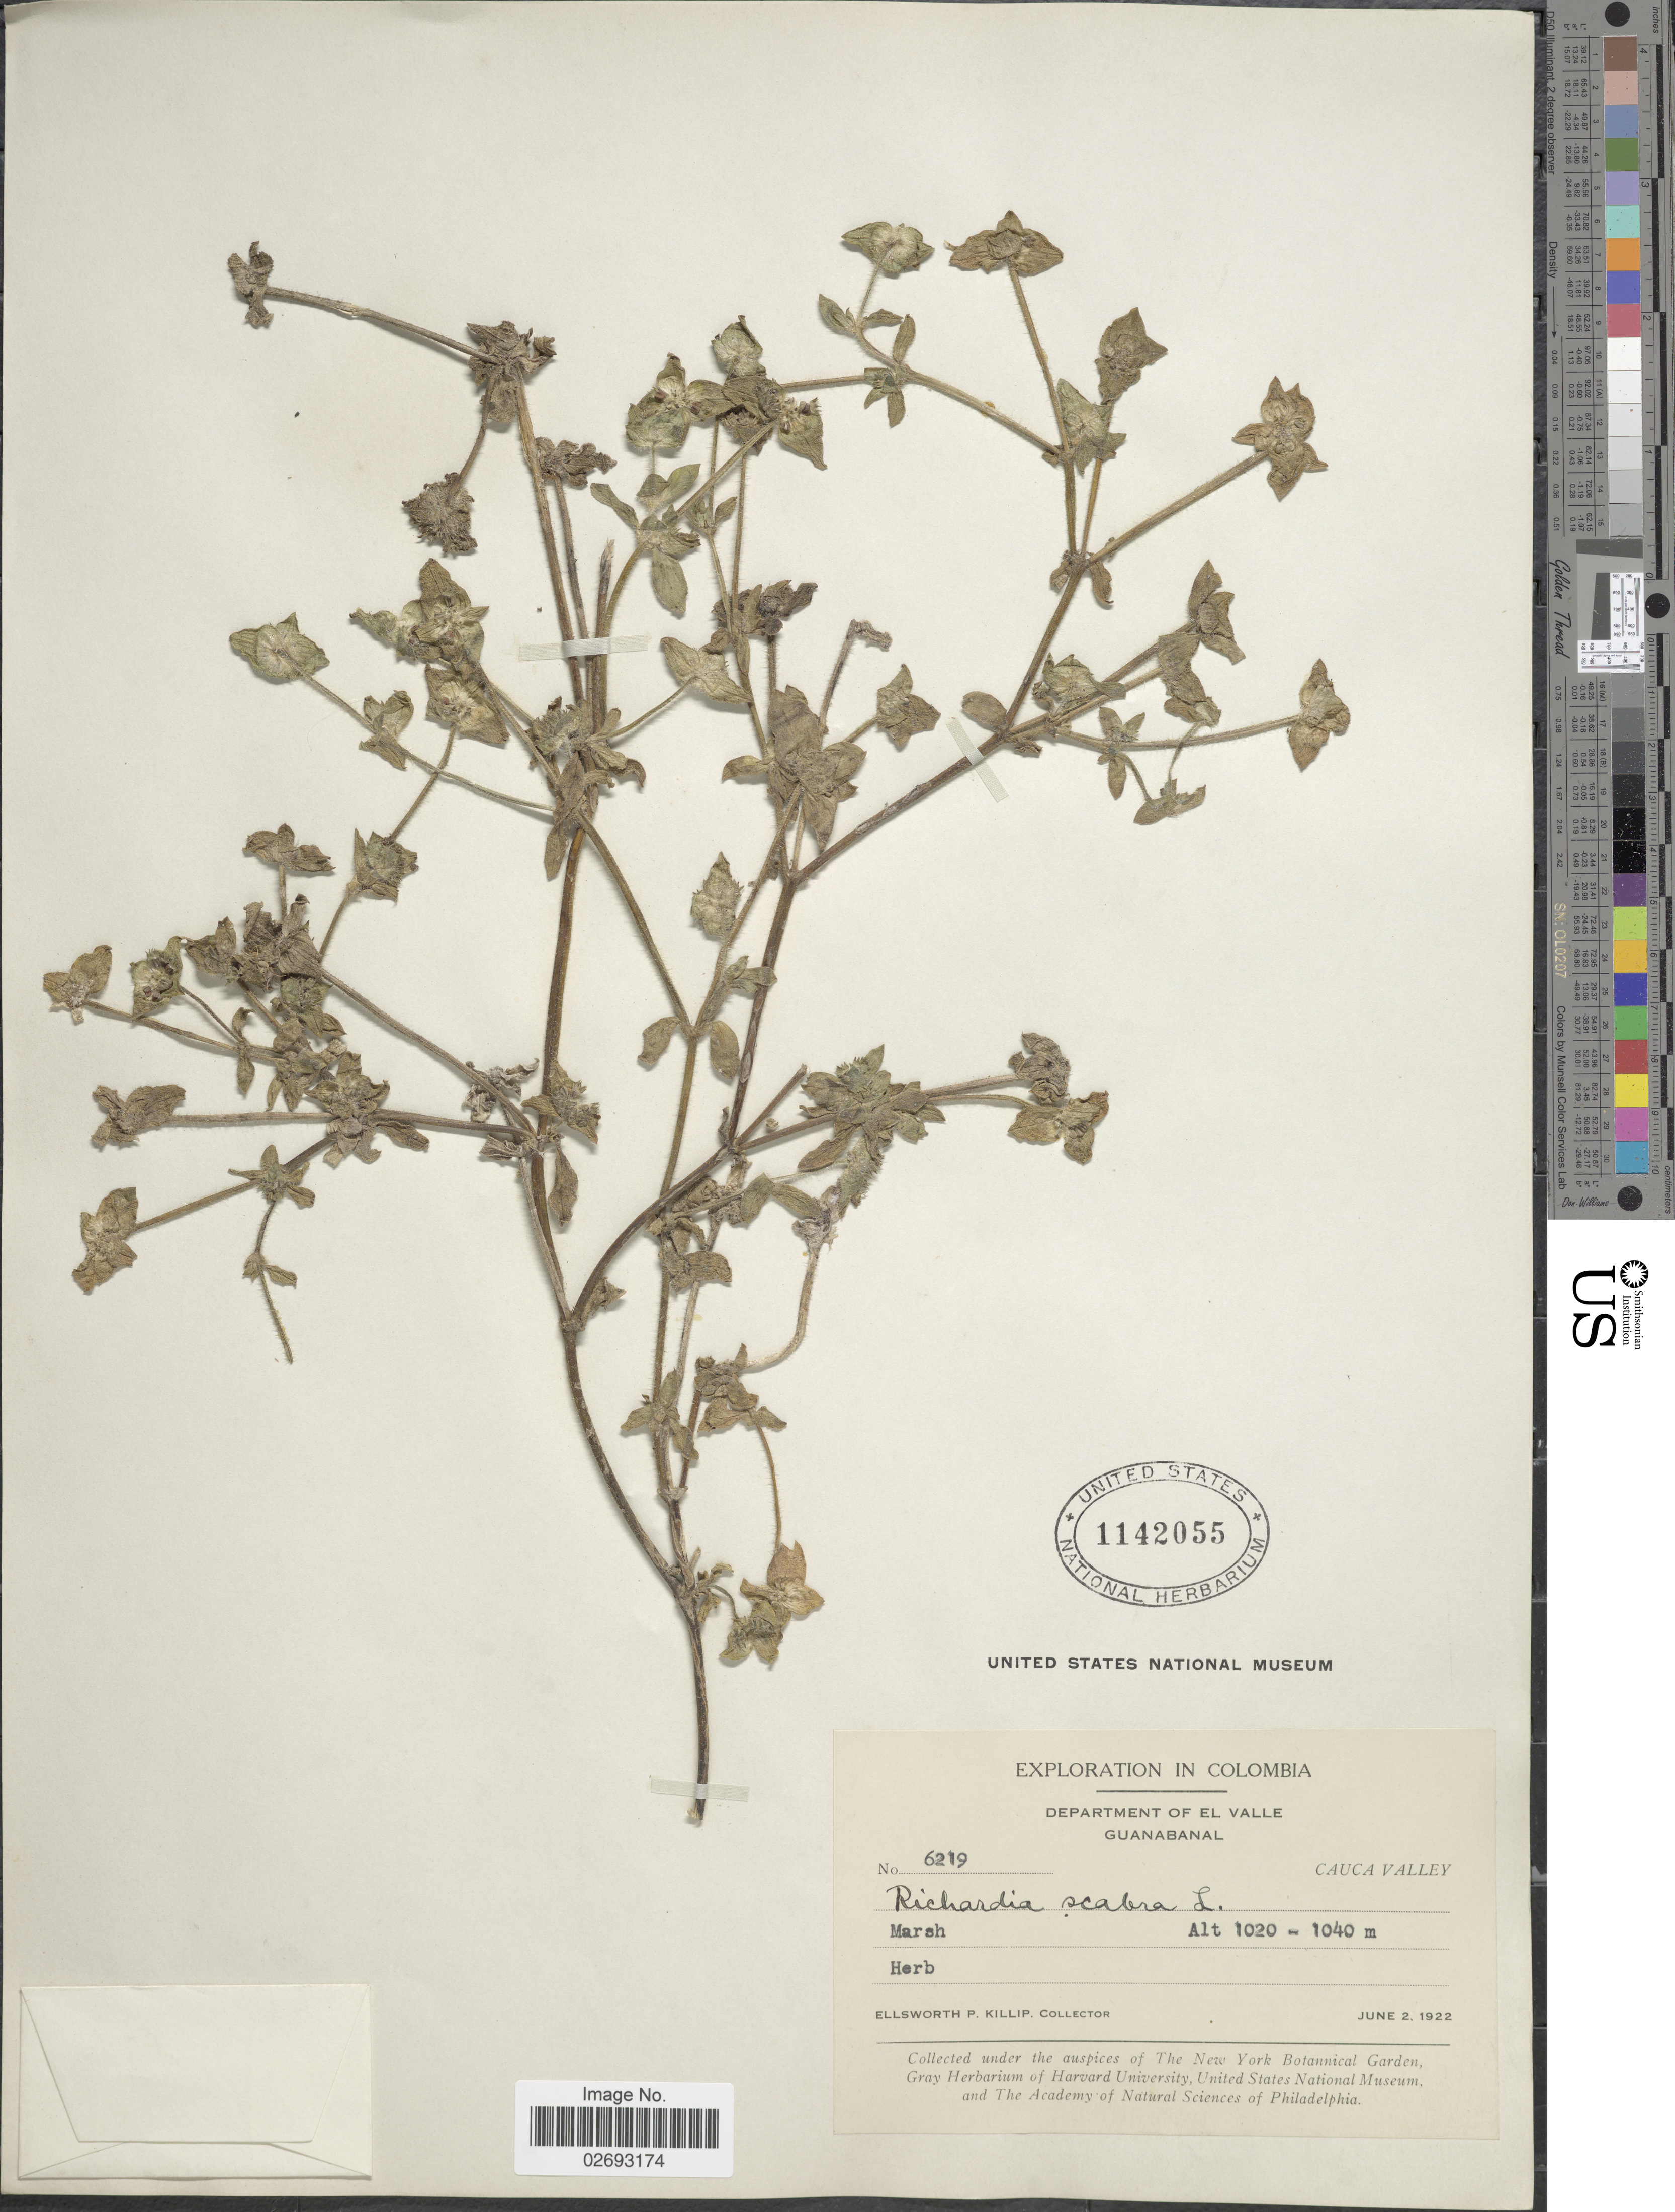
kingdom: Plantae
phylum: Tracheophyta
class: Magnoliopsida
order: Gentianales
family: Rubiaceae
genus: Richardia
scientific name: Richardia scabra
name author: L.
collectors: E. P. Killip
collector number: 6219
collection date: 1922-06-02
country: Colombia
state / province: Valle del Cauca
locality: Department of El Valle. Guanabanal. Cauca Valley. Marsh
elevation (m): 1020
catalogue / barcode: US 1142055